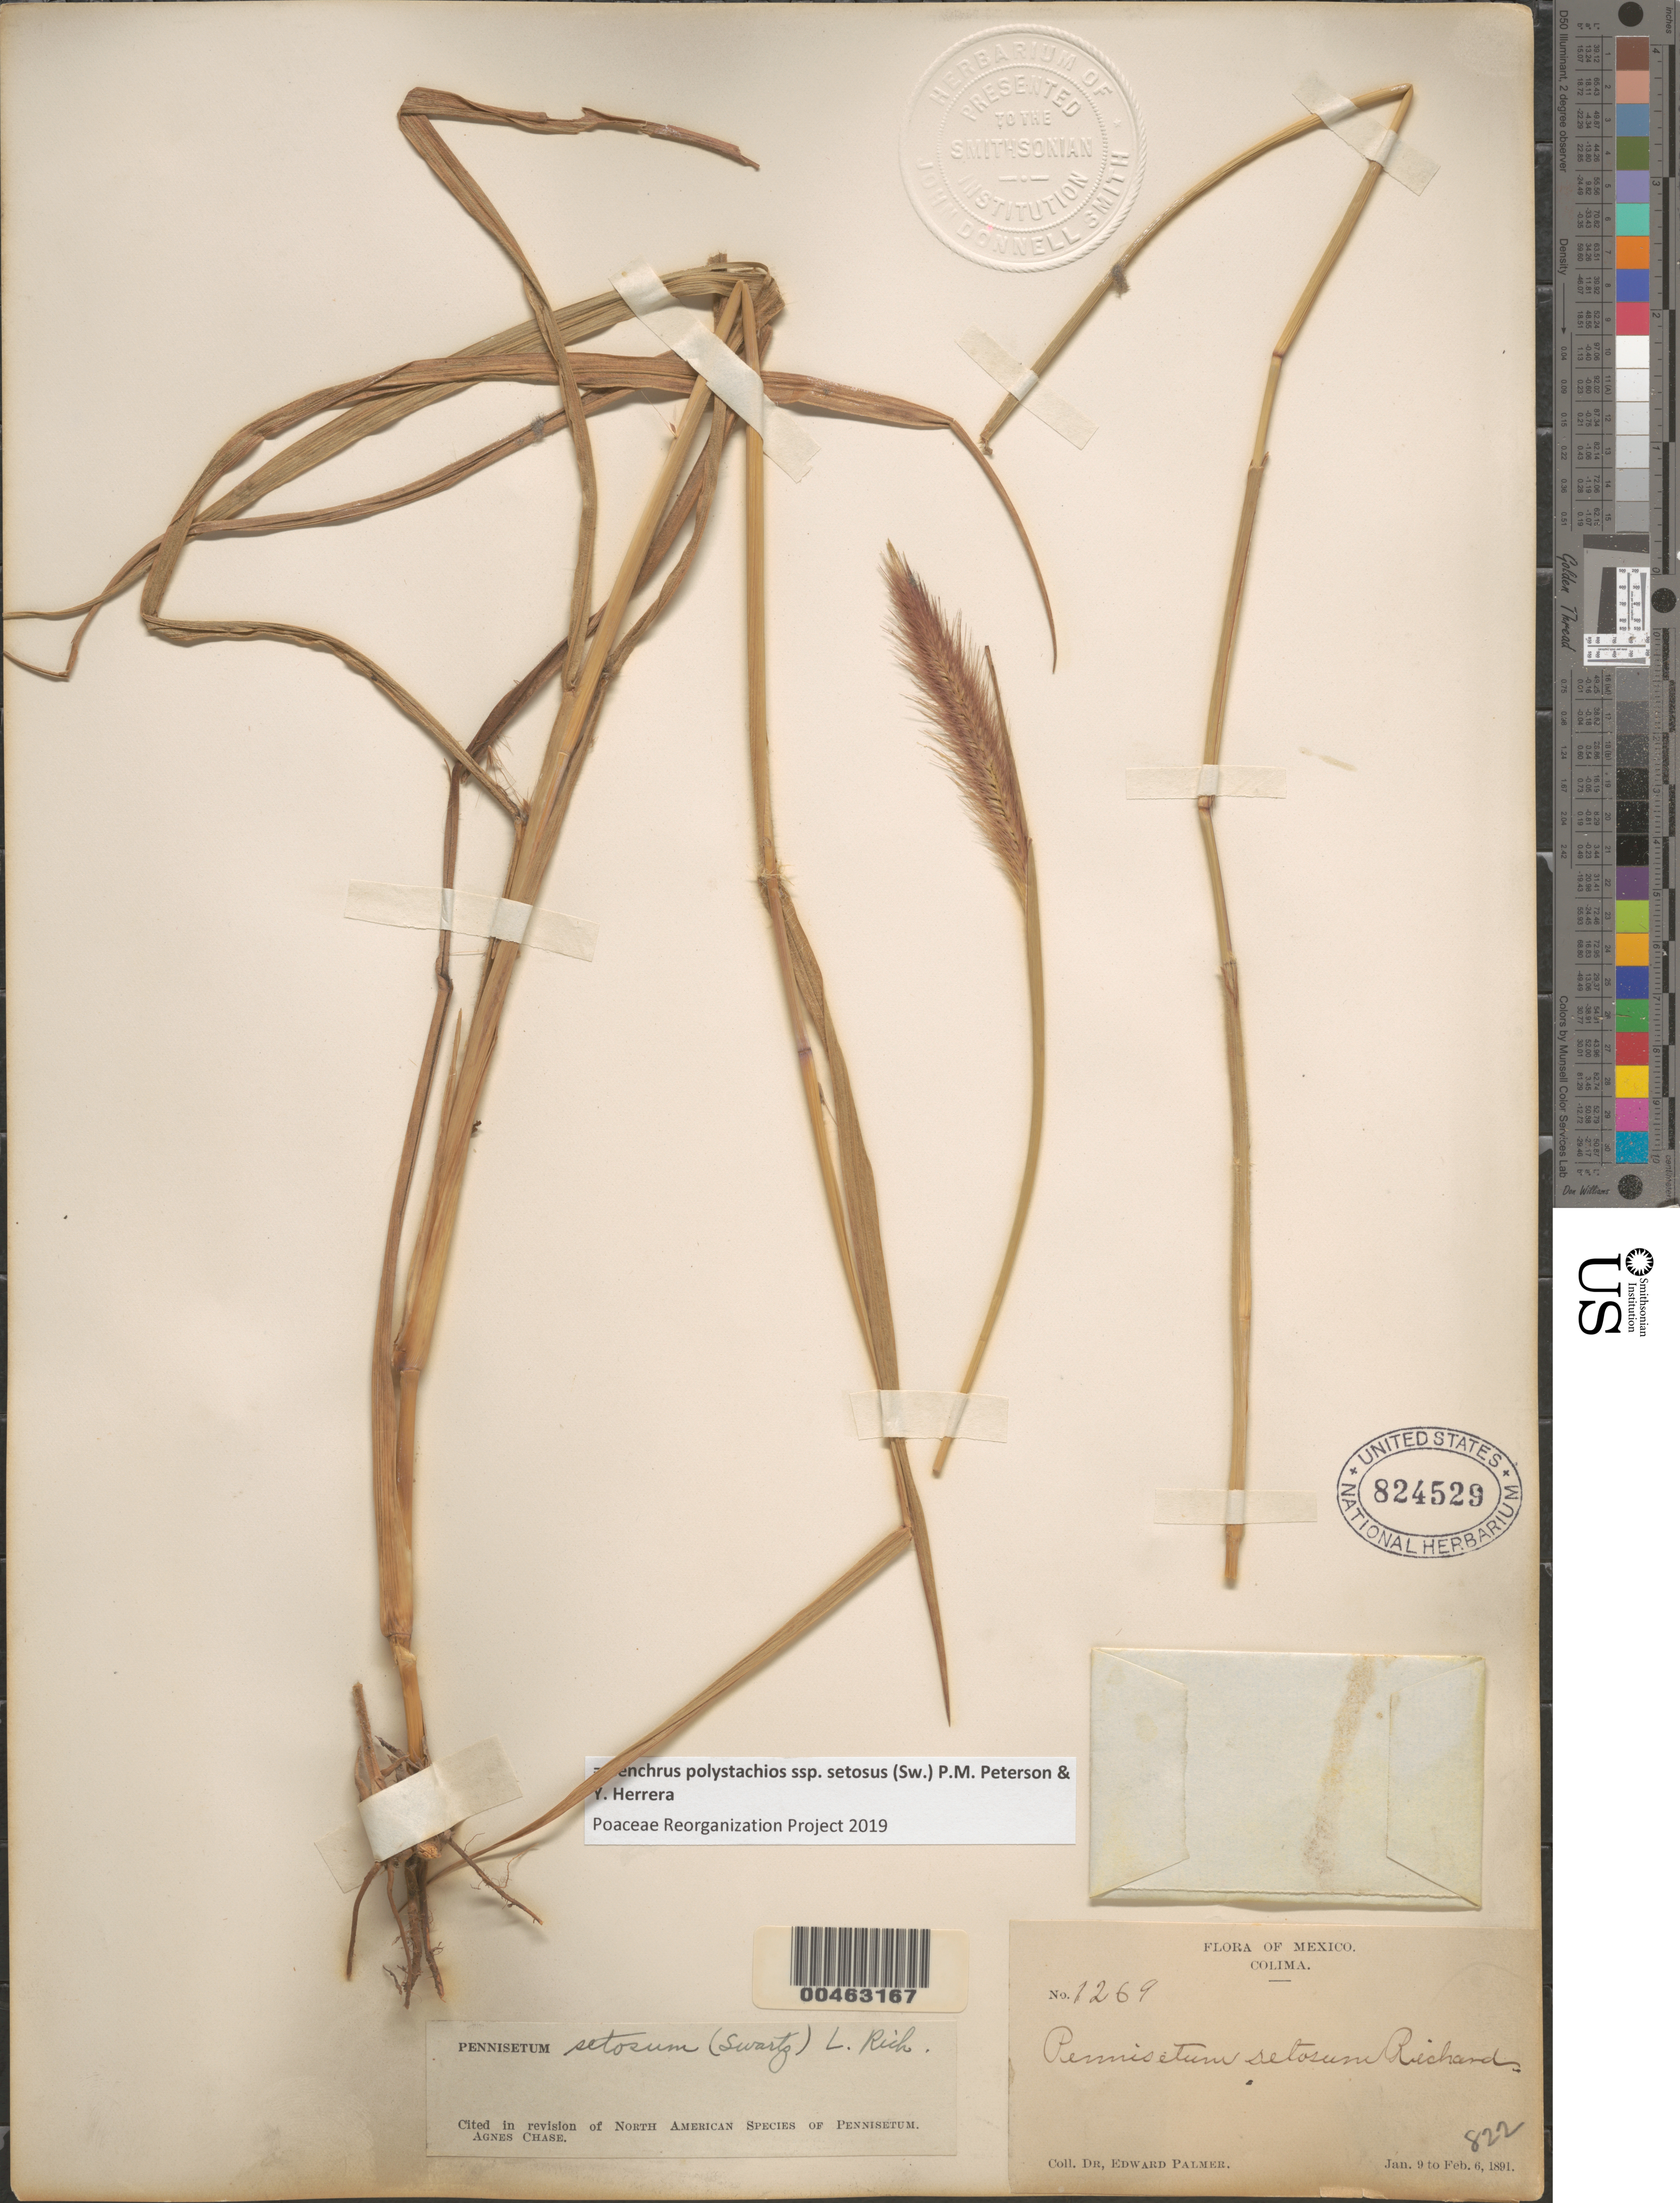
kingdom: Plantae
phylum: Tracheophyta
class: Liliopsida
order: Poales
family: Poaceae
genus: Cenchrus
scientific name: Cenchrus polystachios subsp. setosus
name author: (Sw.) P.M. Peterson & Y. Herrera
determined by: Poaceae Reorganization Project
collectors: E. Palmer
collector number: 1269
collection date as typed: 9 Jan 1891 to 6 Feb 1891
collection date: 1891-01-09/1891-02-06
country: Mexico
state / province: Colima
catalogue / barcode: US 824529